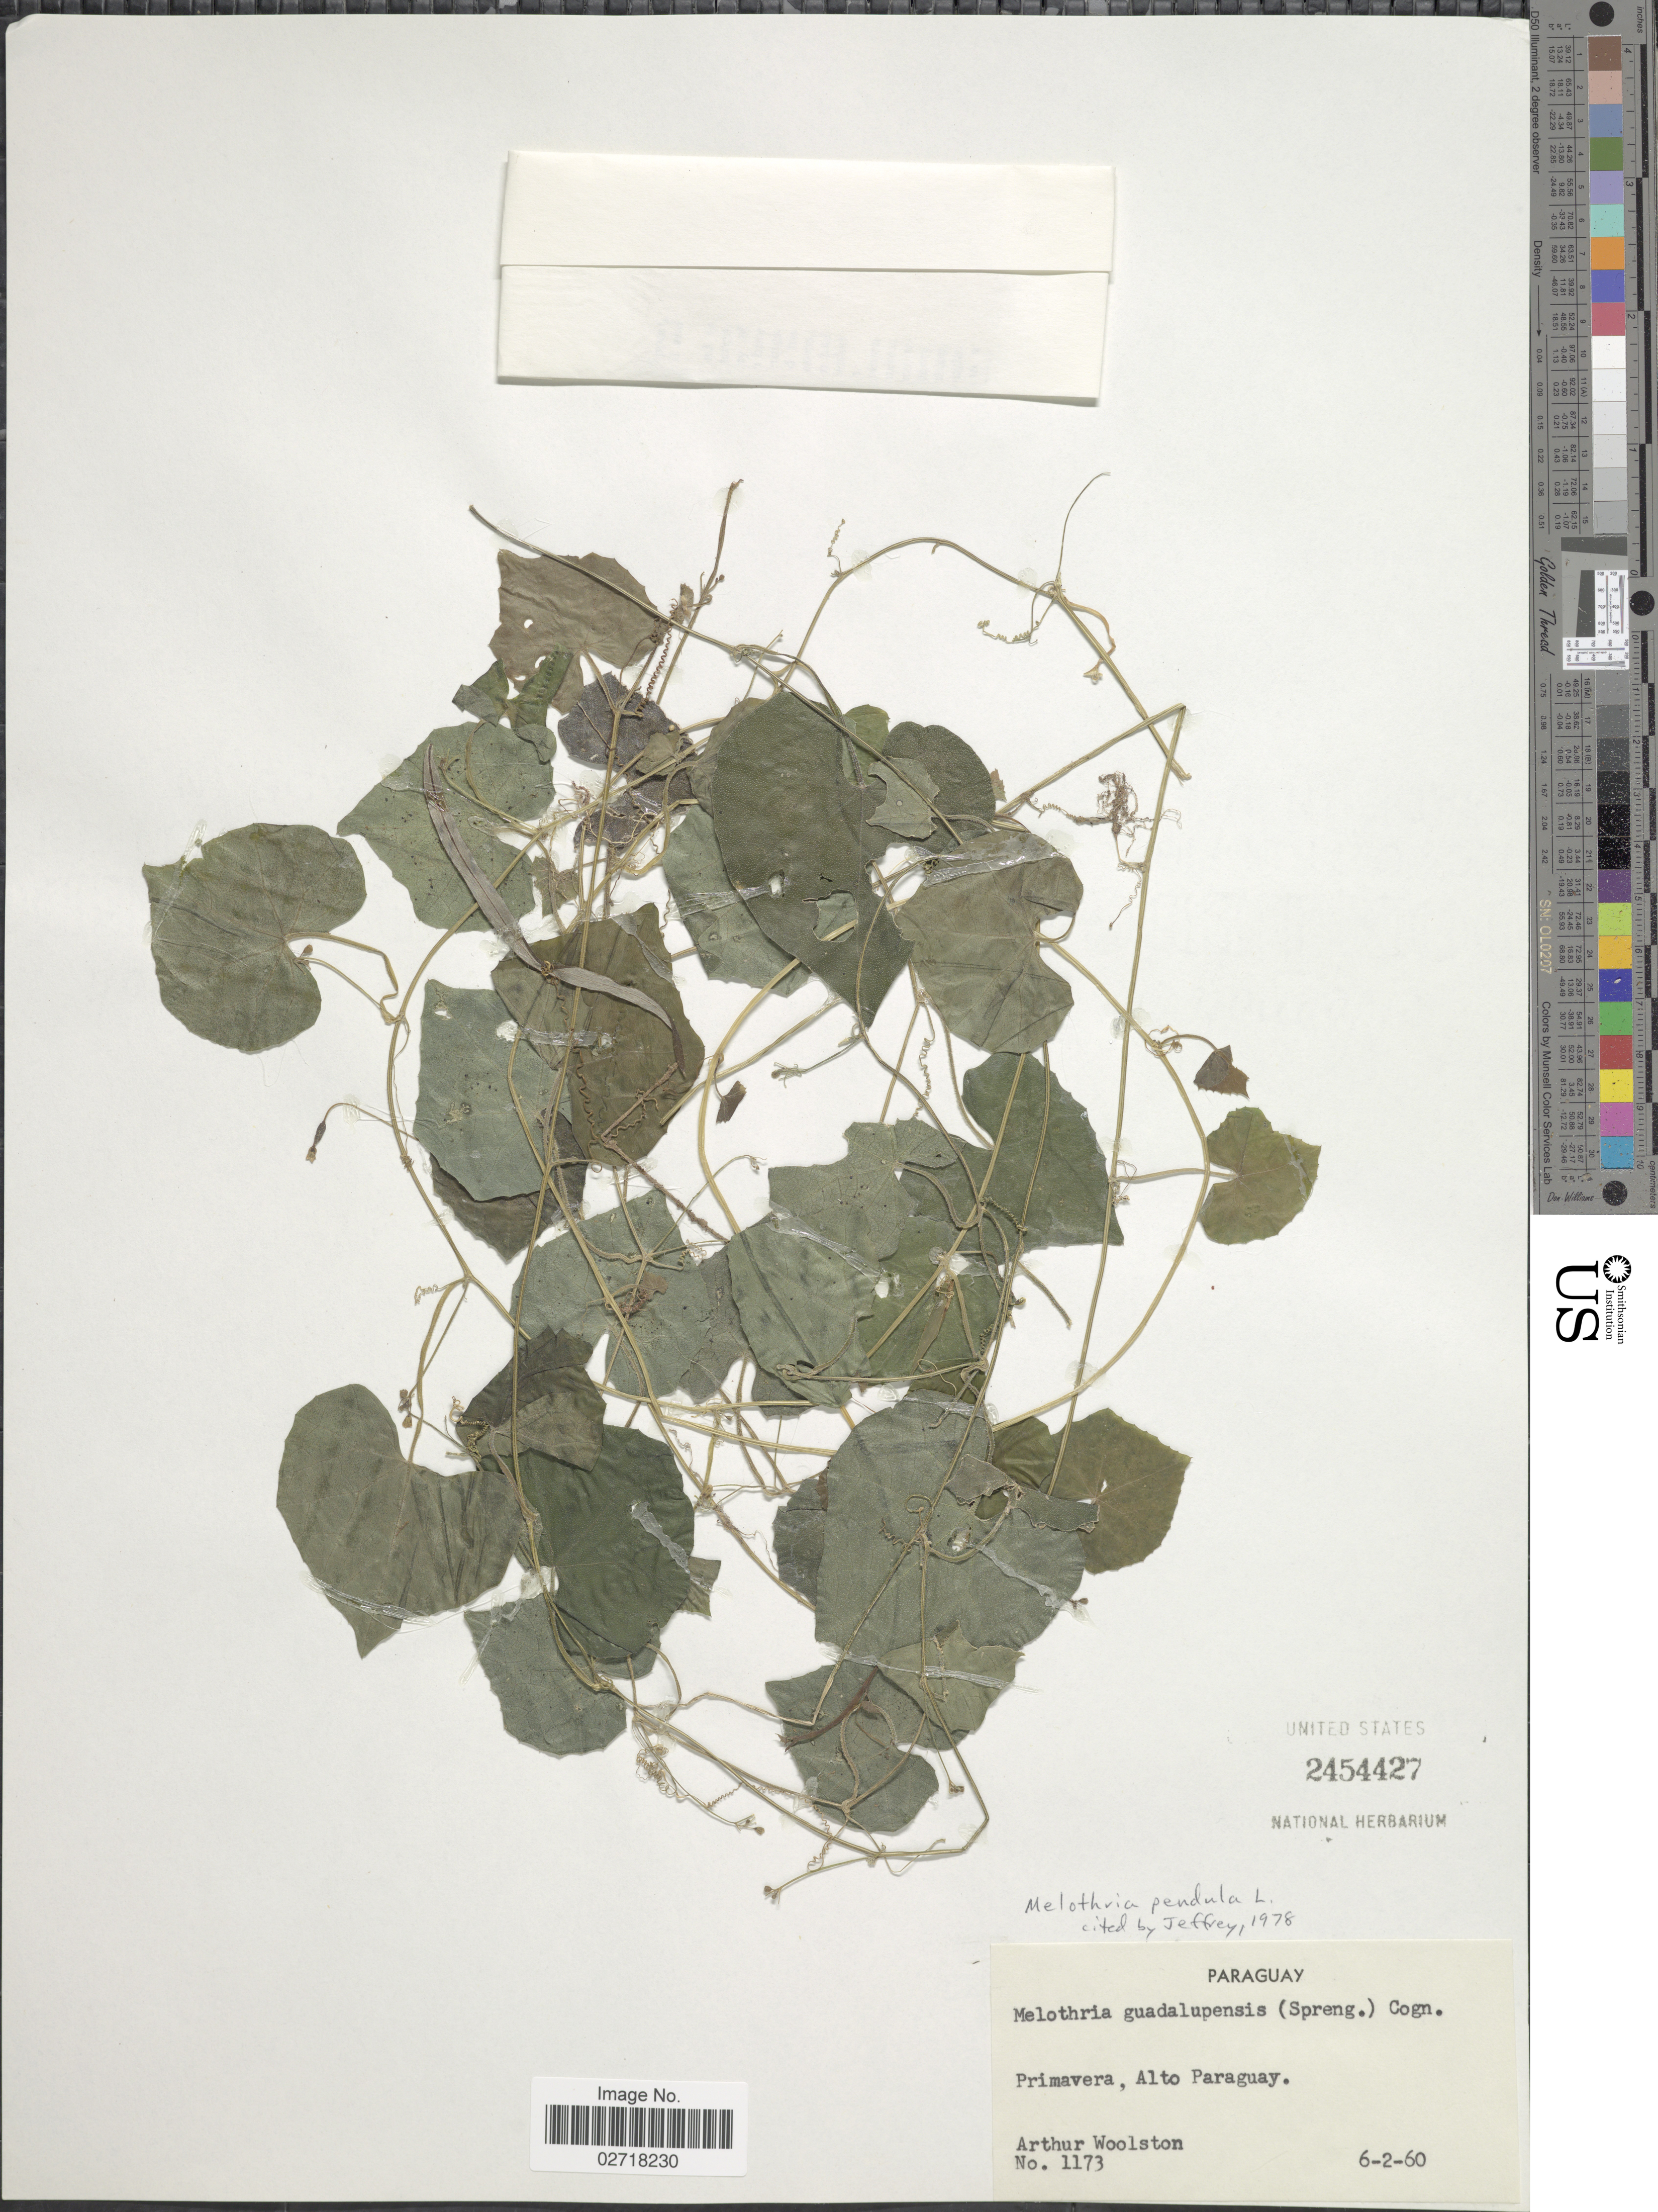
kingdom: Plantae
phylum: Tracheophyta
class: Magnoliopsida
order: Cucurbitales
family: Cucurbitaceae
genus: Melothria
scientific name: Melothria pendula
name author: L.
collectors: A. L. Woolston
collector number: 1173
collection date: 1960-02-06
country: Paraguay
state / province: Alto Paraguay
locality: Primavera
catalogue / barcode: US 2454427